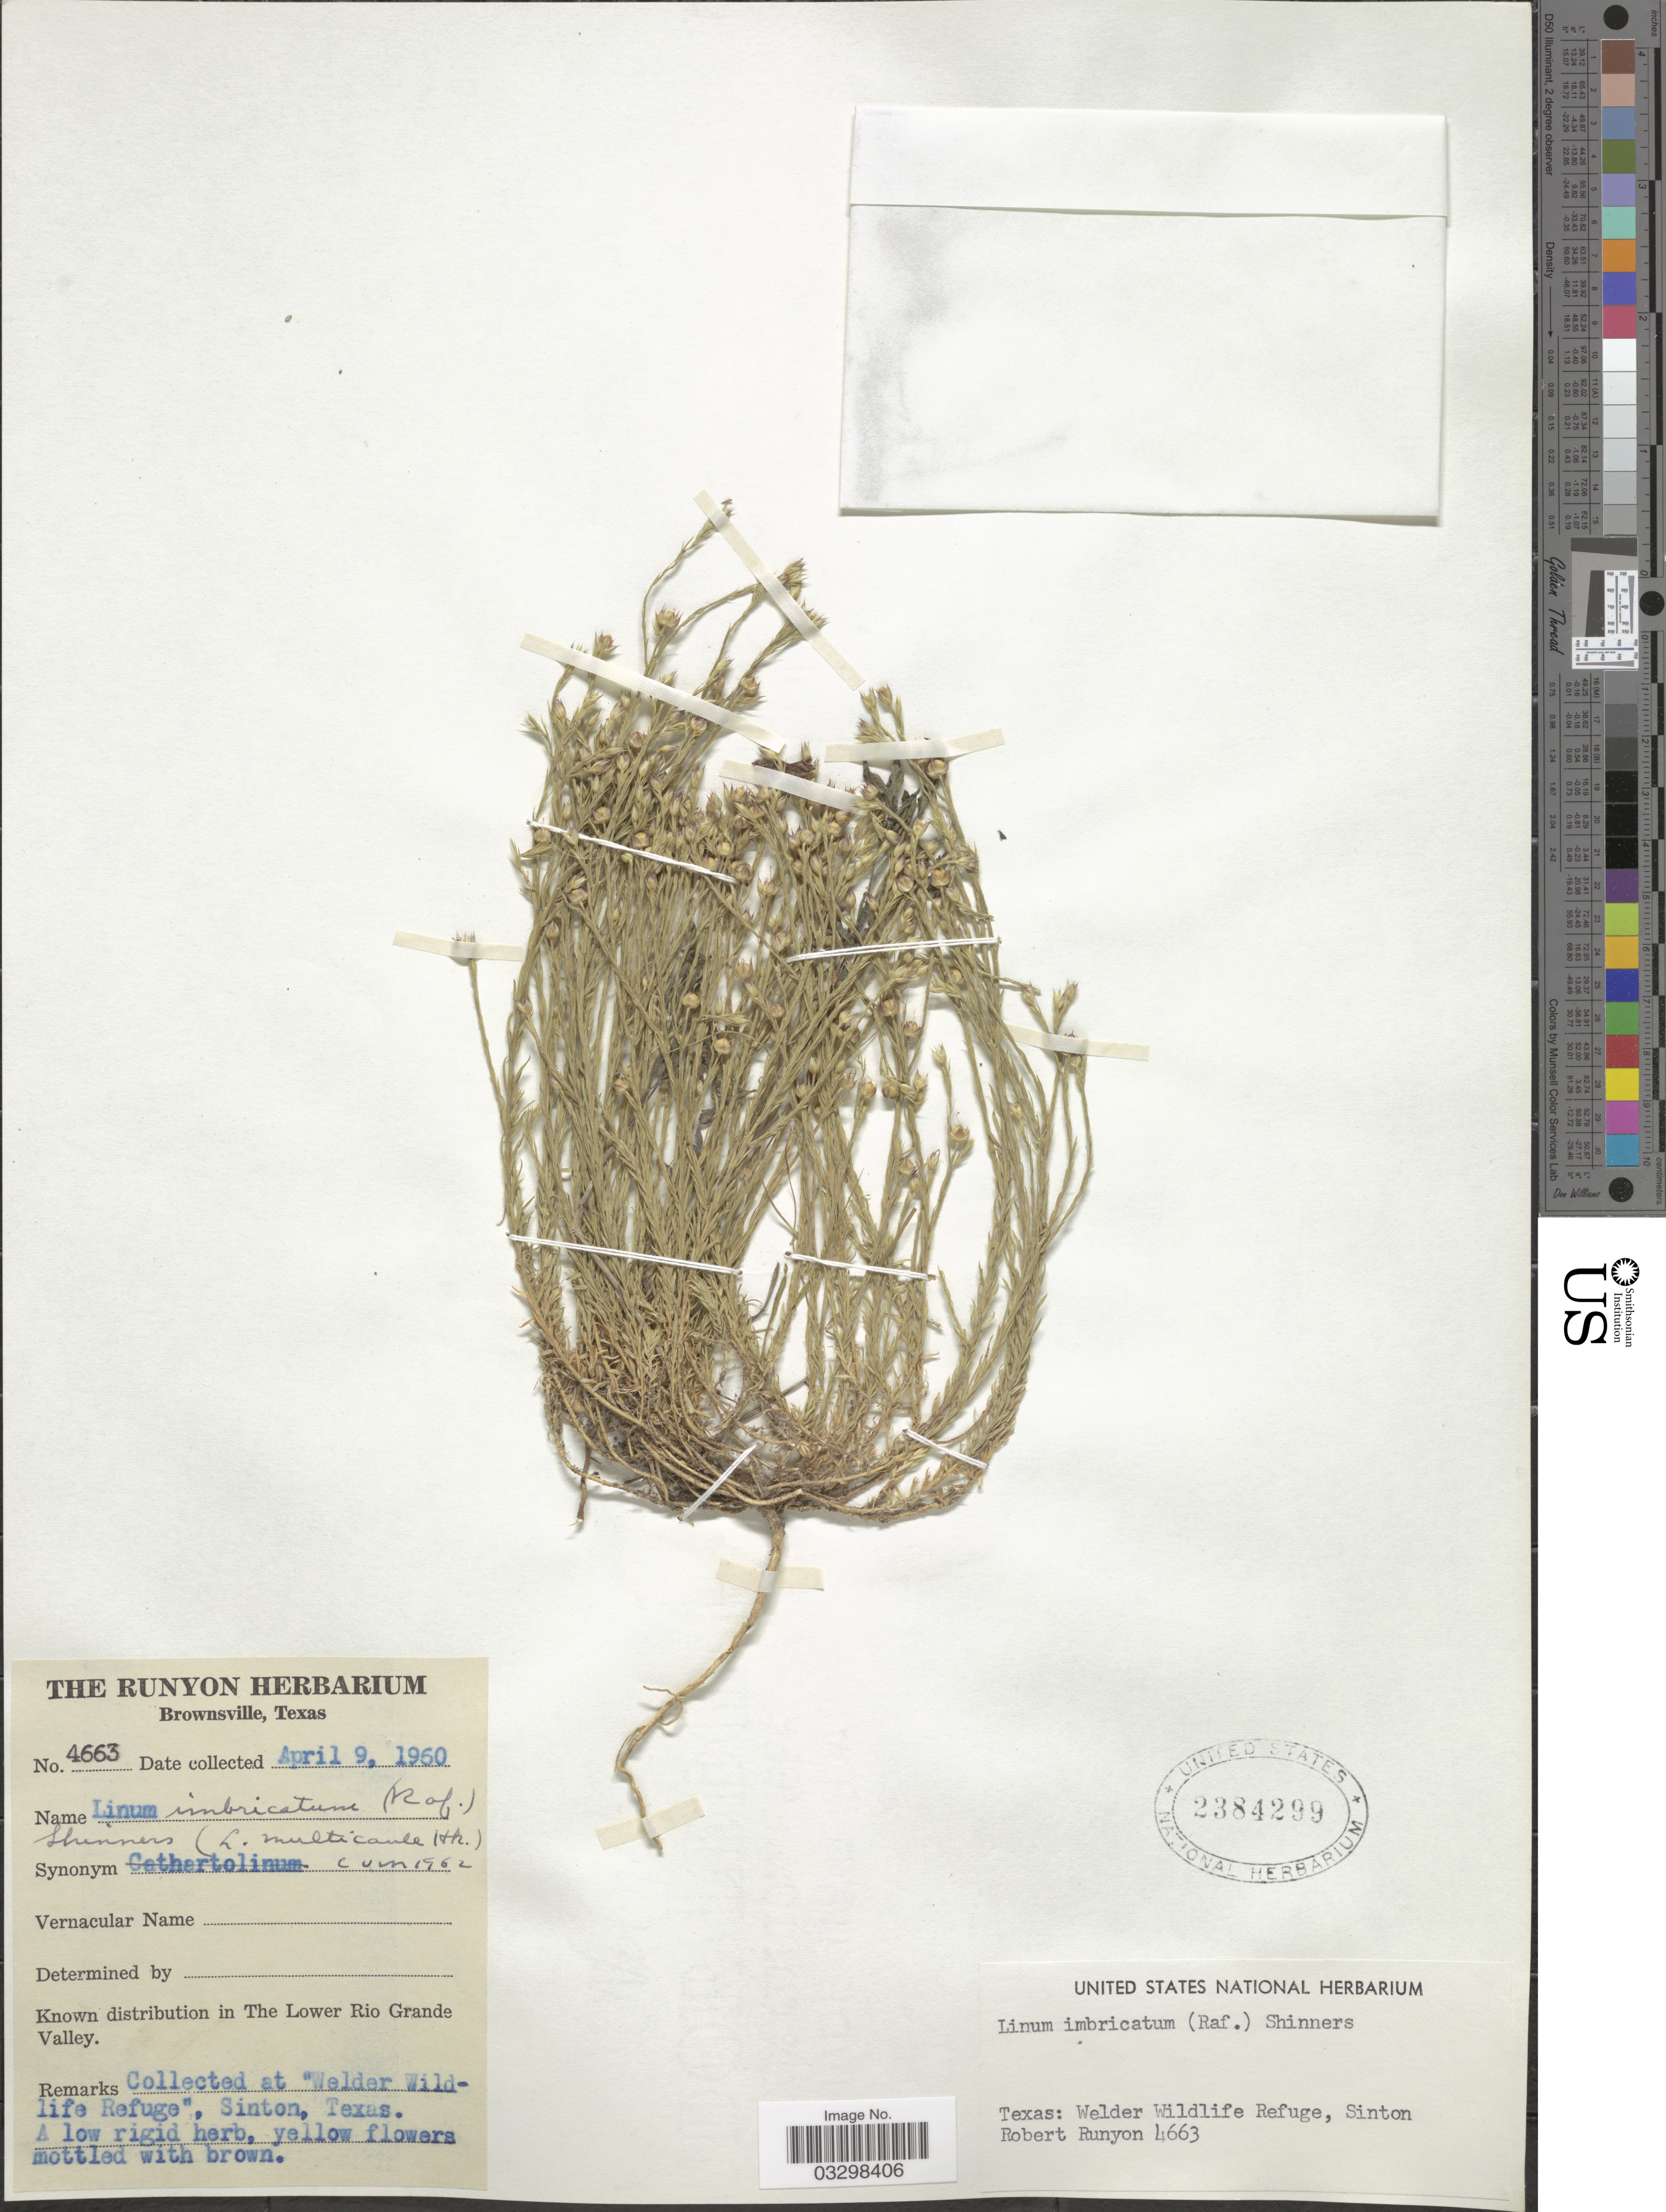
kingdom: Plantae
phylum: Tracheophyta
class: Magnoliopsida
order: Malpighiales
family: Linaceae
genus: Linum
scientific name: Linum imbricatum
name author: (Raf.) Shinners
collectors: R. Runyon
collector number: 4663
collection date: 1960-04-09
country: United States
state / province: Texas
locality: Welder Wildlife Refuge, Sinton.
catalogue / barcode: US 2384299